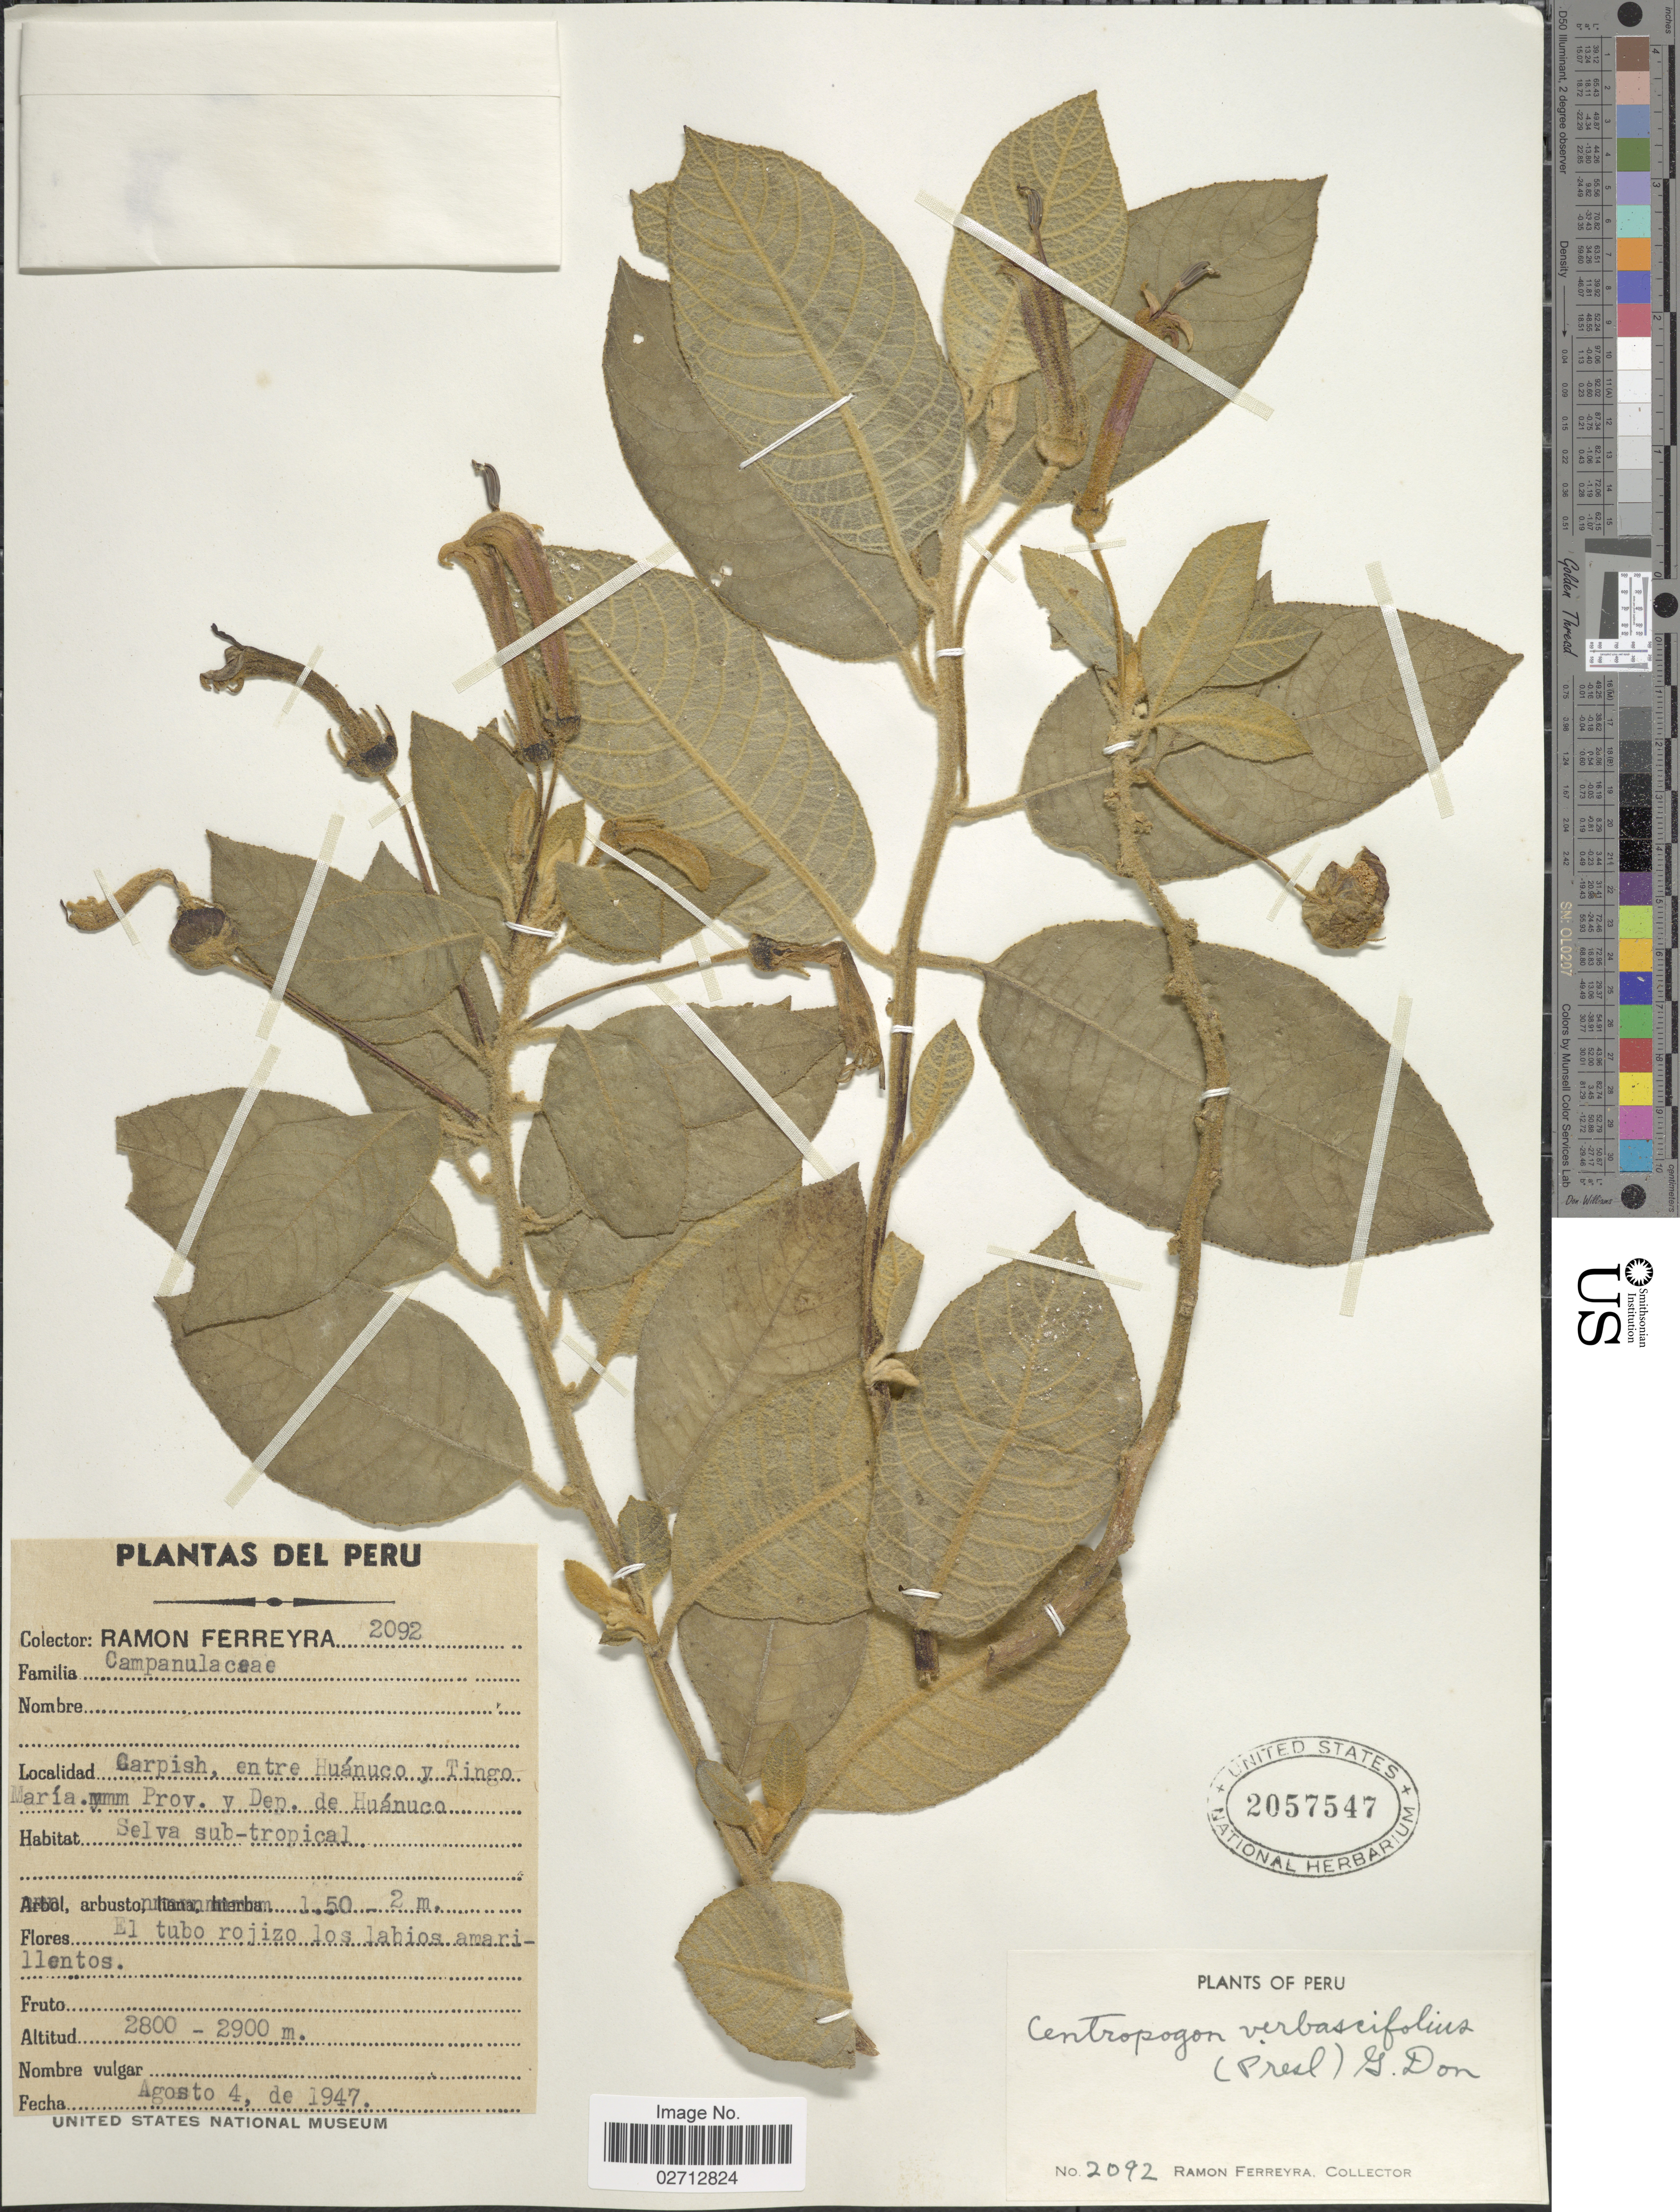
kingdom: Plantae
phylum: Tracheophyta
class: Magnoliopsida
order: Asterales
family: Campanulaceae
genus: Centropogon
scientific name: Centropogon verbascifolius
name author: (C. Presl) Gleason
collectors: R. A. Ferreyra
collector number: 2092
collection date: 1947-08-04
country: Peru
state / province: Huánuco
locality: Carpish, entre Tingo Maria y Huanuco, Prov. y Dep. de Huanuco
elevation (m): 2800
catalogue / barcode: US 2057547